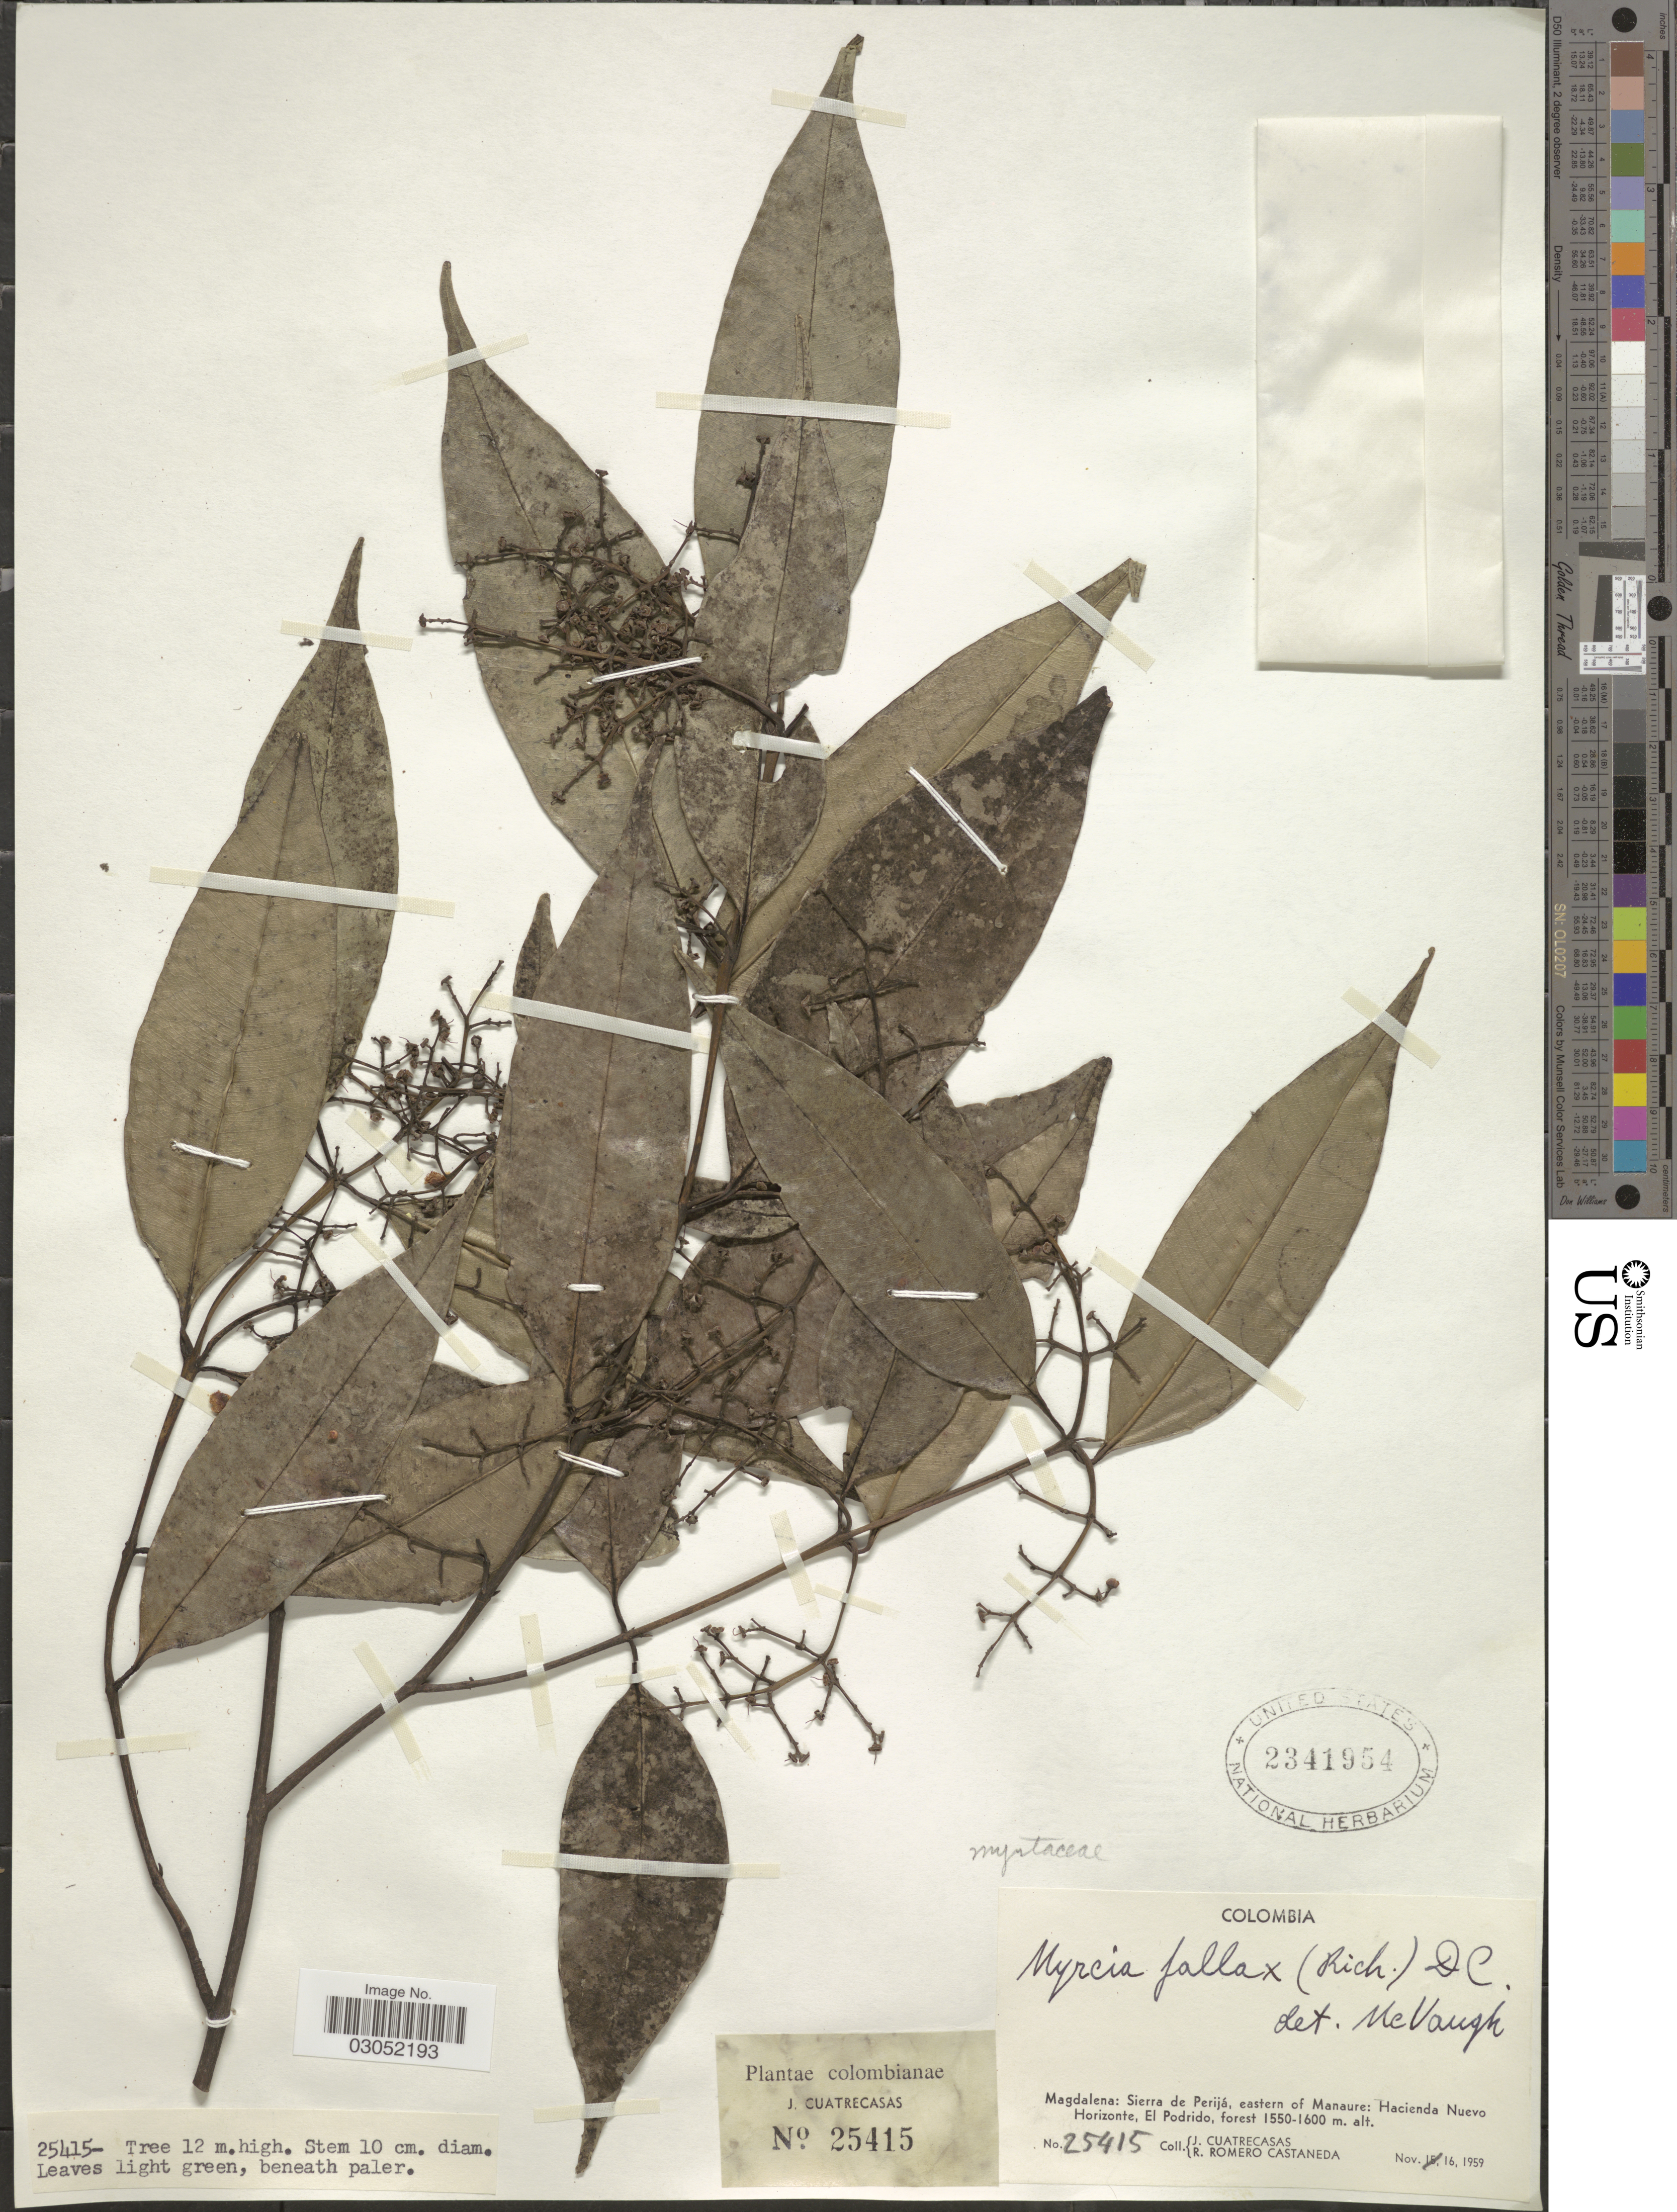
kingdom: Plantae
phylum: Tracheophyta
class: Magnoliopsida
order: Myrtales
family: Myrtaceae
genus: Myrcia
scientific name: Myrcia fallax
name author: (Rich.) DC.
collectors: J. Cuatrecasas & R. Romero Castañeda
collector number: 25415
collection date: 1959-11-16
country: Colombia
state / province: Magdalena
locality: Sierra de Perijá, eastern of Manaure: Hacienda Nuevo Horizonte, El Podrido.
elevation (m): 1550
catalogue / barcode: US 2341954